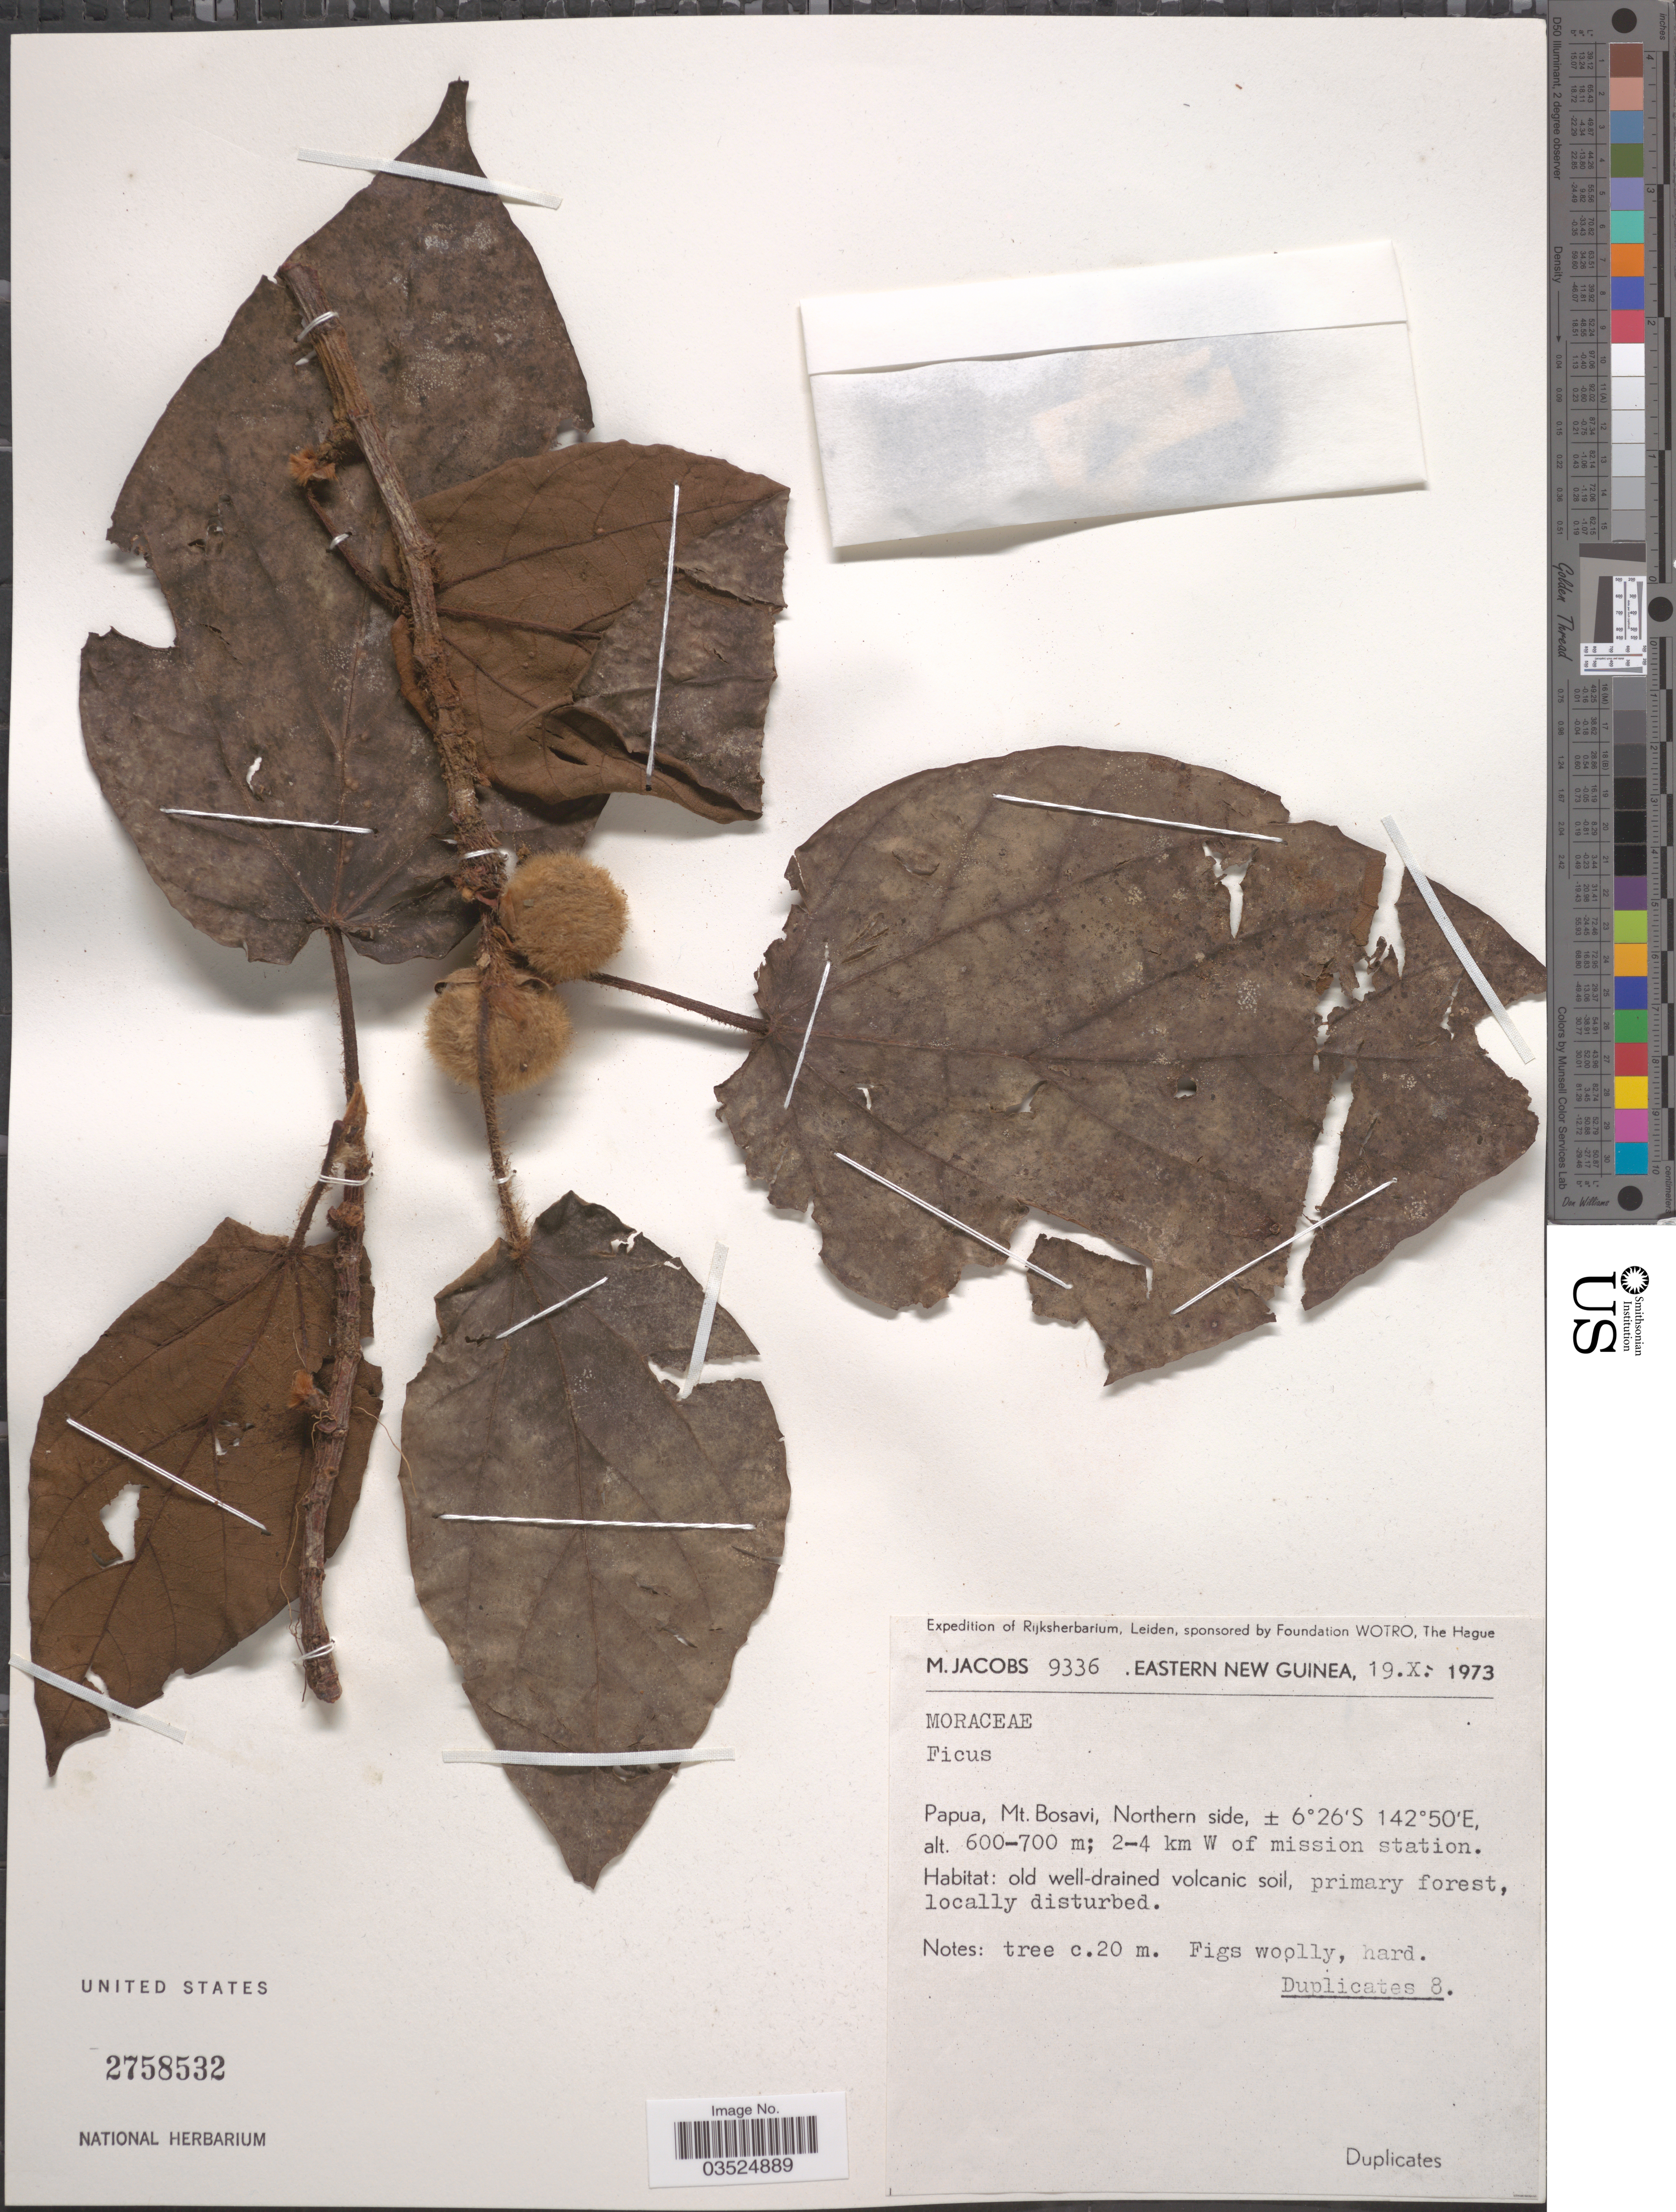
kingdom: Plantae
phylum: Tracheophyta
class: Magnoliopsida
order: Rosales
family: Moraceae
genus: Ficus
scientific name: Ficus sp.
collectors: M. Jacobs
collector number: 9336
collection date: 1973-10-19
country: Papua New Guinea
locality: Eastern New Guinea. Papua, Mt. Bosavi, Northern side. 2-4 km W of mission station.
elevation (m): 600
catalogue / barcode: US 2758532